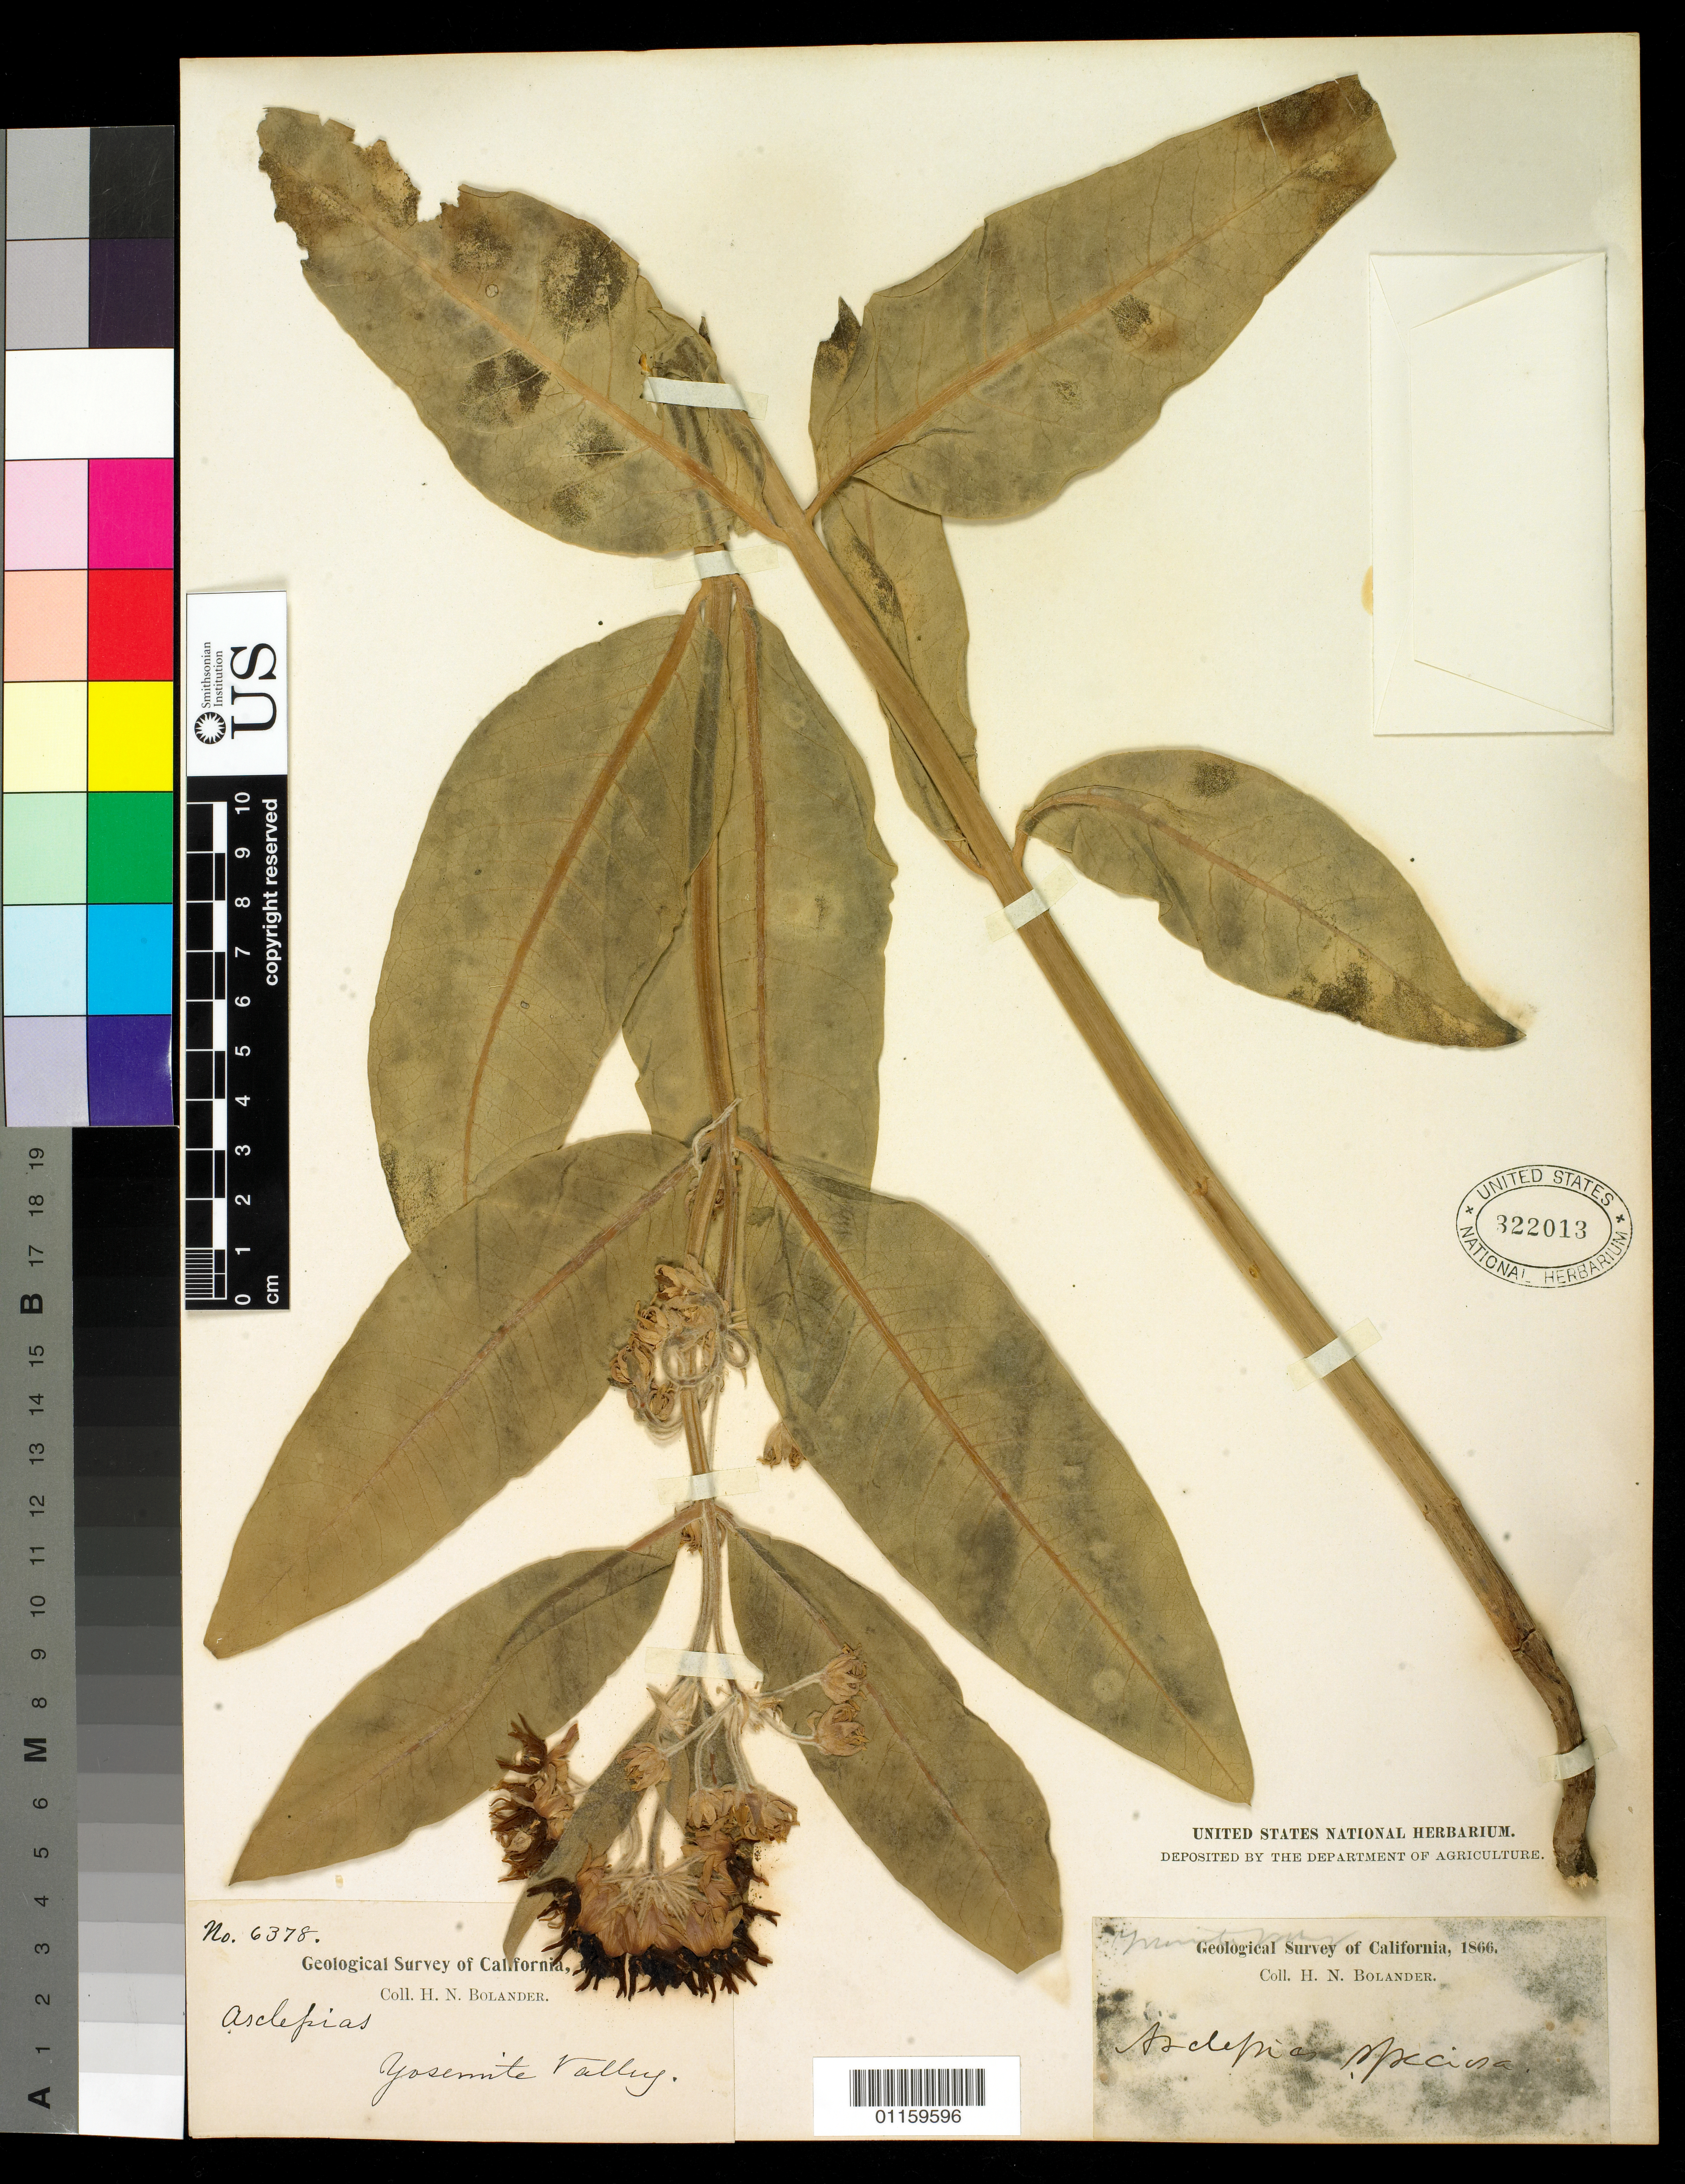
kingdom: Plantae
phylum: Tracheophyta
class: Magnoliopsida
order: Gentianales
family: Apocynaceae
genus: Asclepias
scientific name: Asclepias speciosa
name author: Torr.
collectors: H. Bolander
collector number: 6378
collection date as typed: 1866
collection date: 1866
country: United States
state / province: California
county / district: Mariposa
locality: Yosemite Valley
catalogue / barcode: US 322013